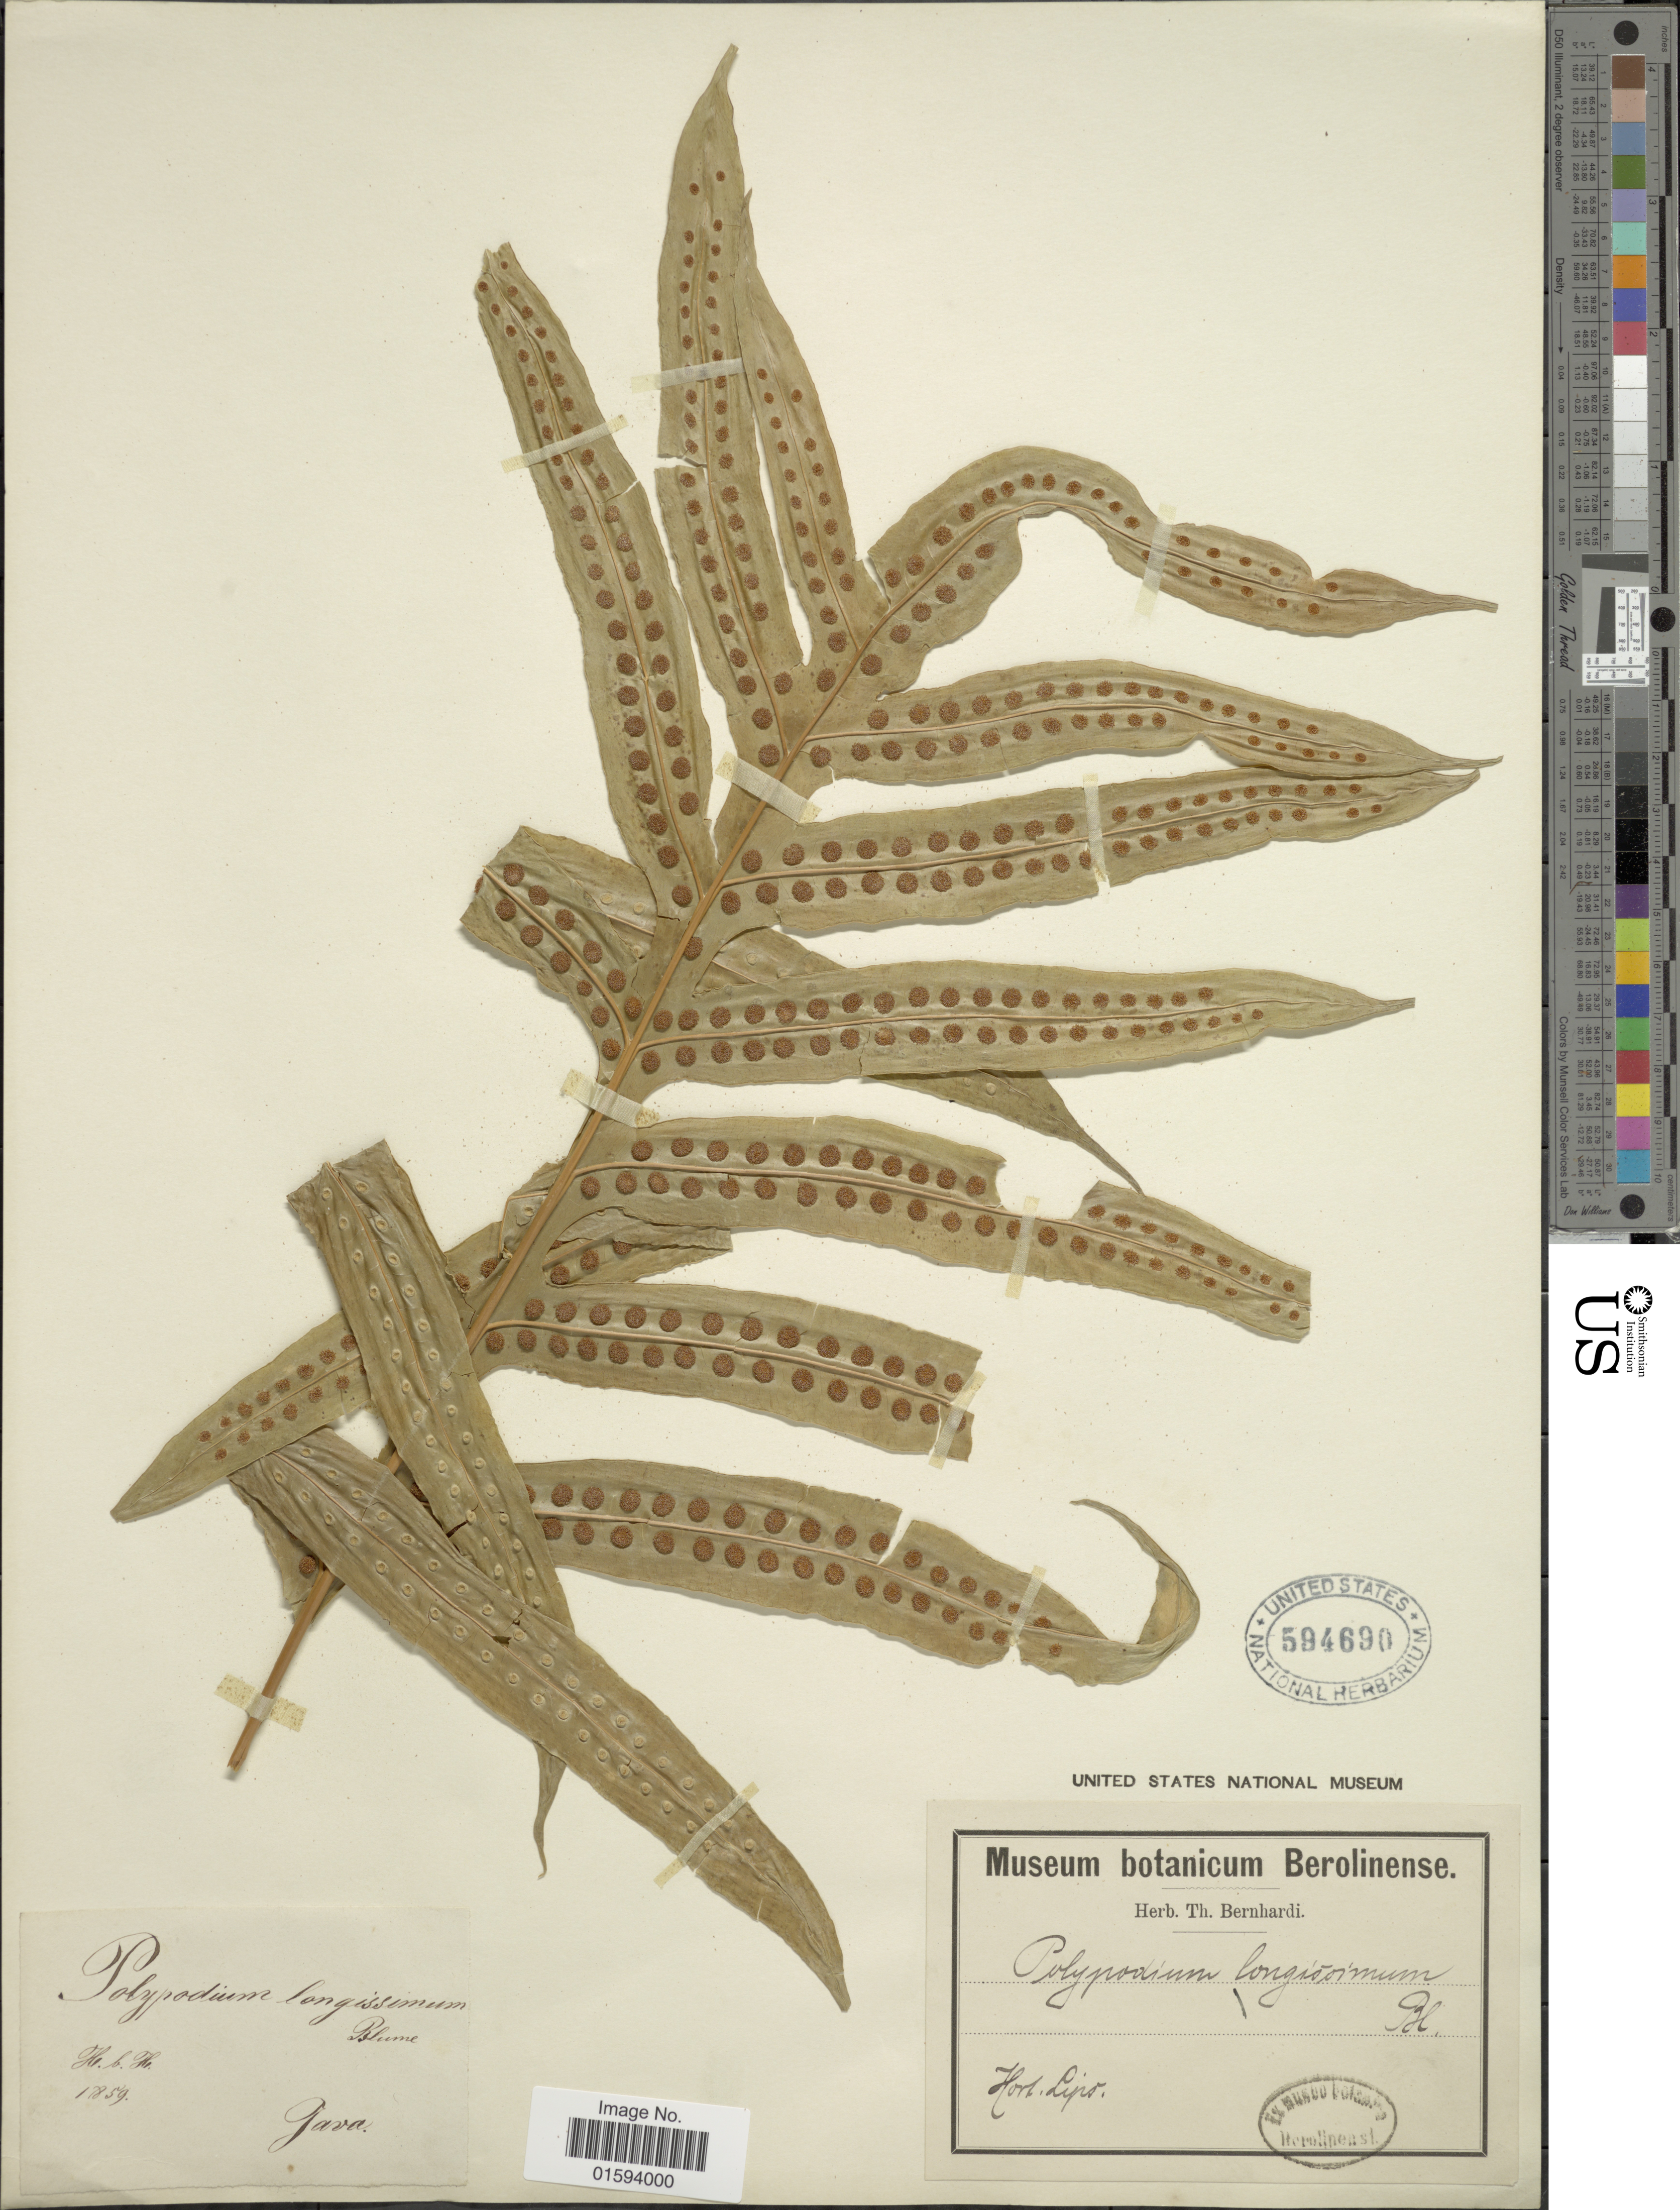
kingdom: Plantae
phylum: Tracheophyta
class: Polypodiopsida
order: Polypodiales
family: Polypodiaceae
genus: Polypodium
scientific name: Polypodium longissimum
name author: Blume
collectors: ex herb. Bernhardi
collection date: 1859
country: Indonesia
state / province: Java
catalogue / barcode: US 594690